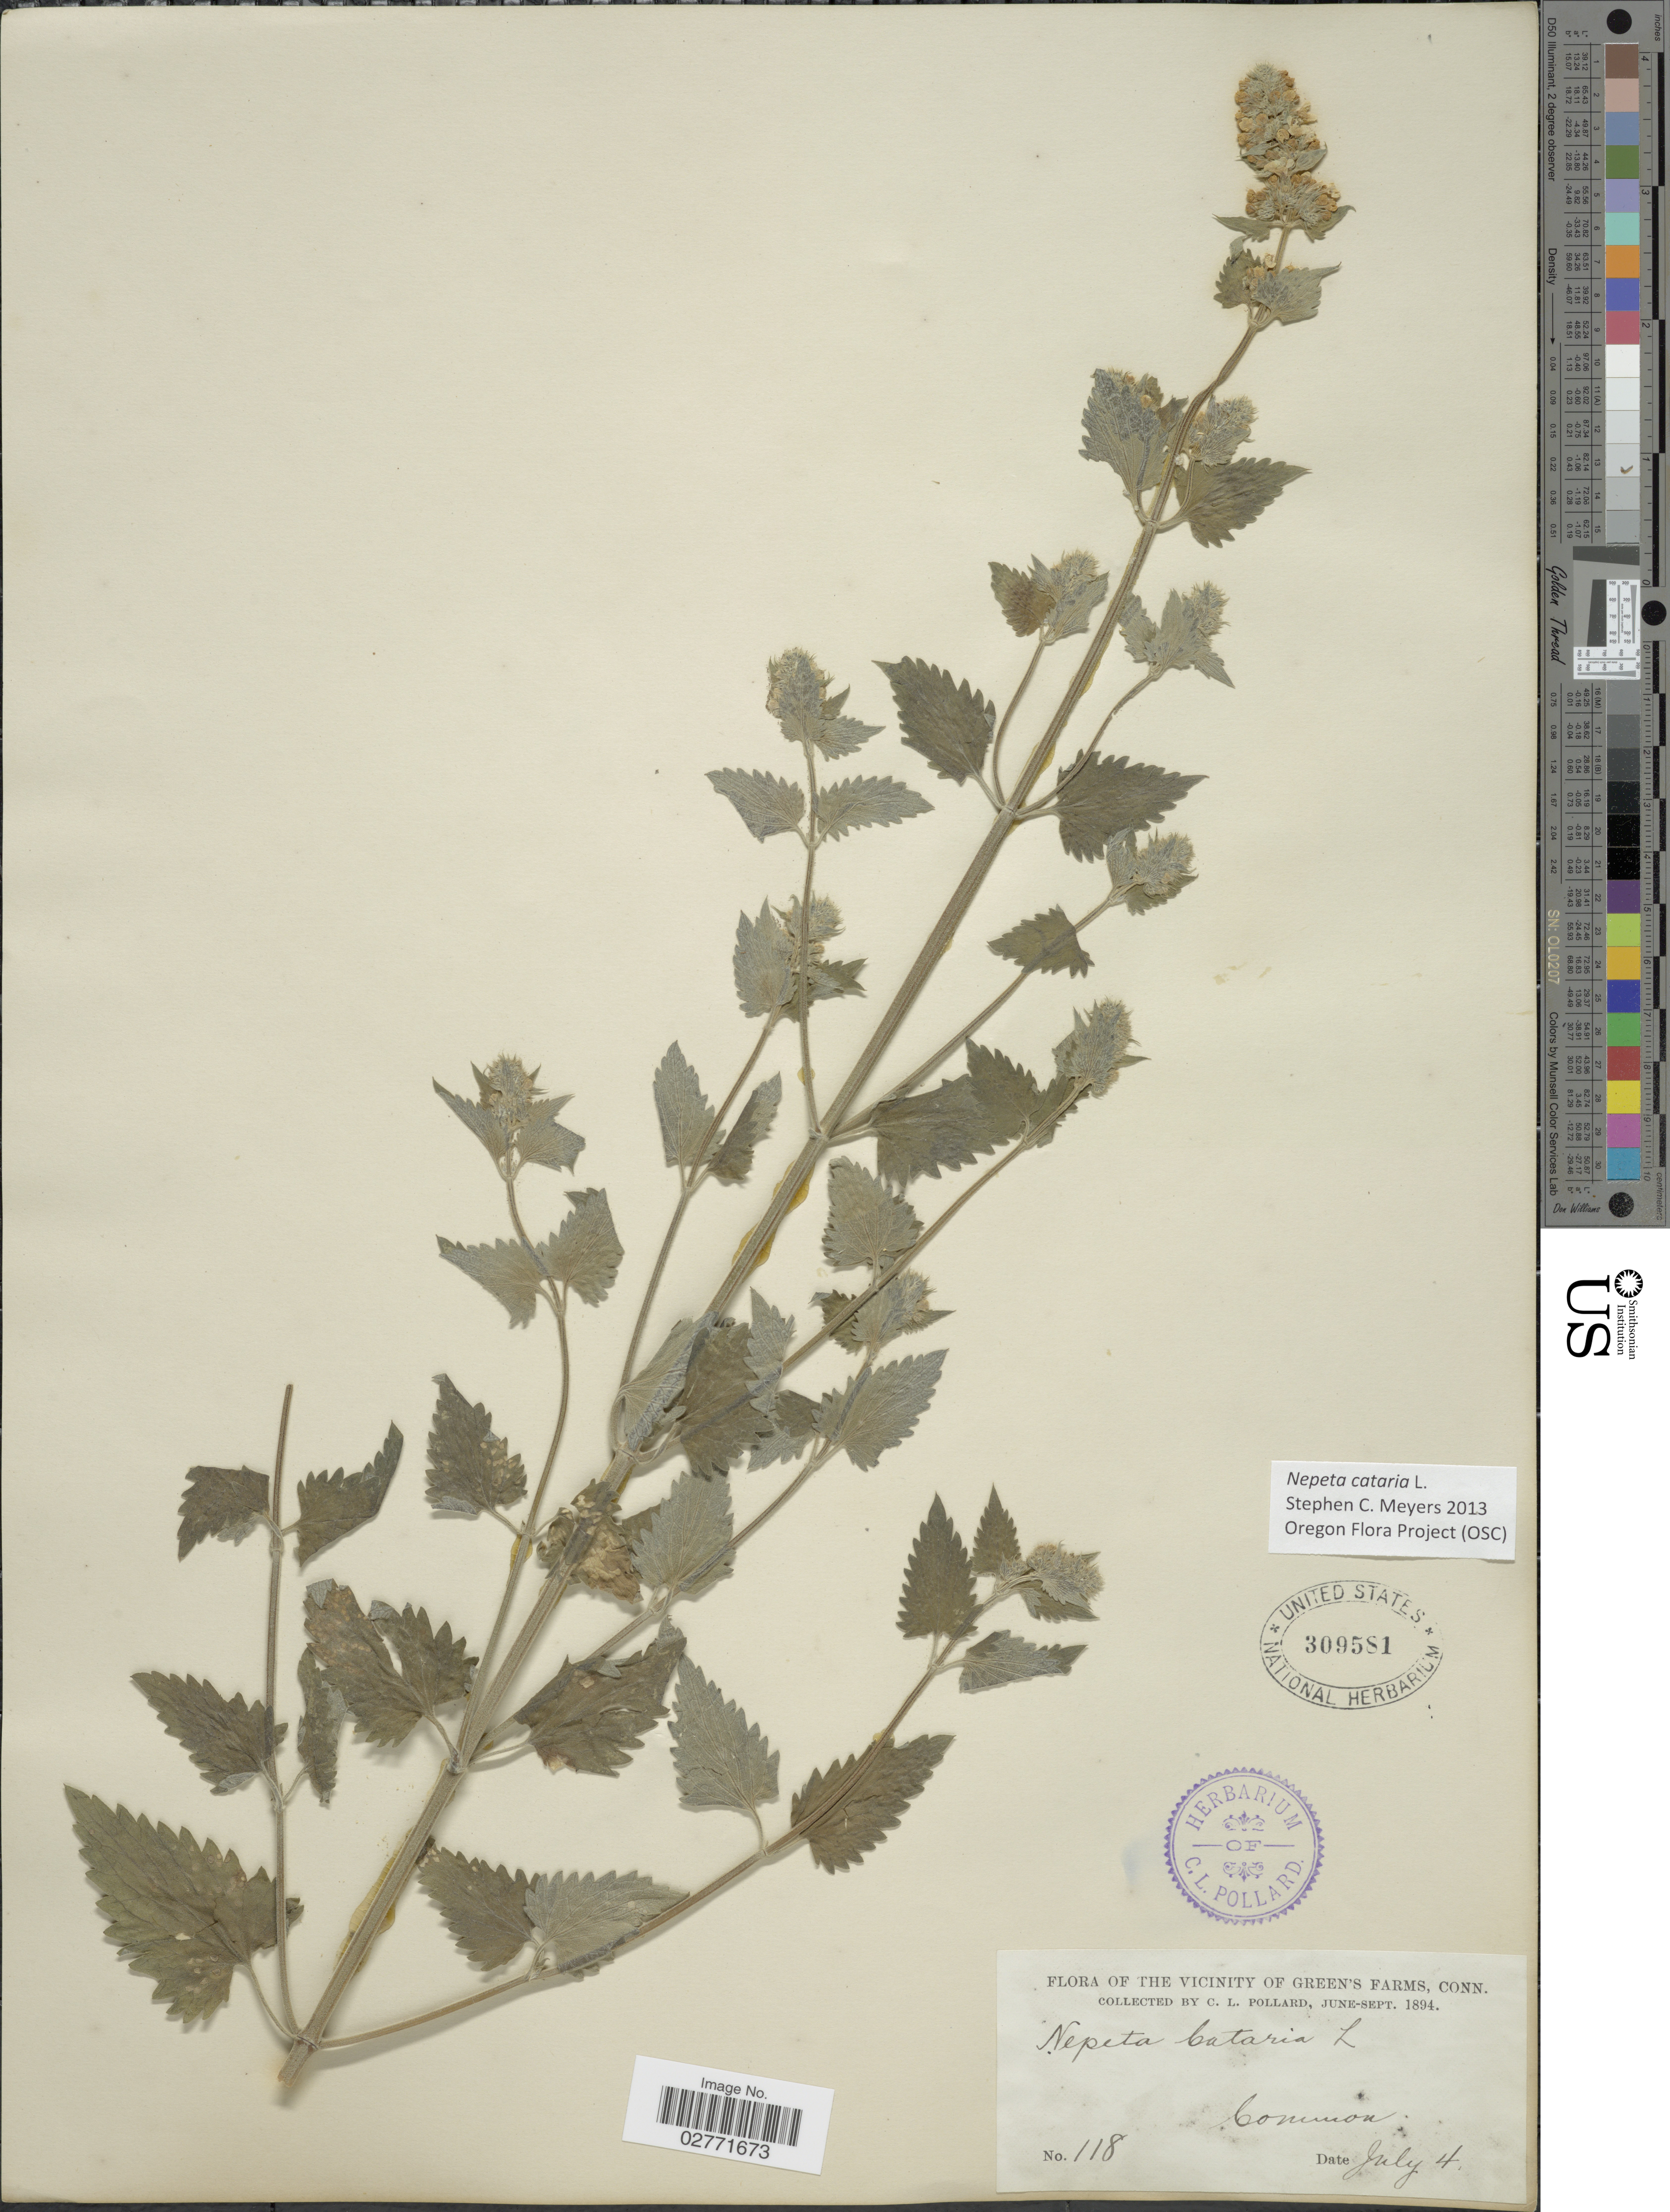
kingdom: Plantae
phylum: Tracheophyta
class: Magnoliopsida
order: Lamiales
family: Lamiaceae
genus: Nepeta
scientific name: Nepeta cataria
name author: L.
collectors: C. L. Pollard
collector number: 118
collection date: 1894-07-04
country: United States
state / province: Connecticut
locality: Vicinity of Green's Farms.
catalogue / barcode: US 309581